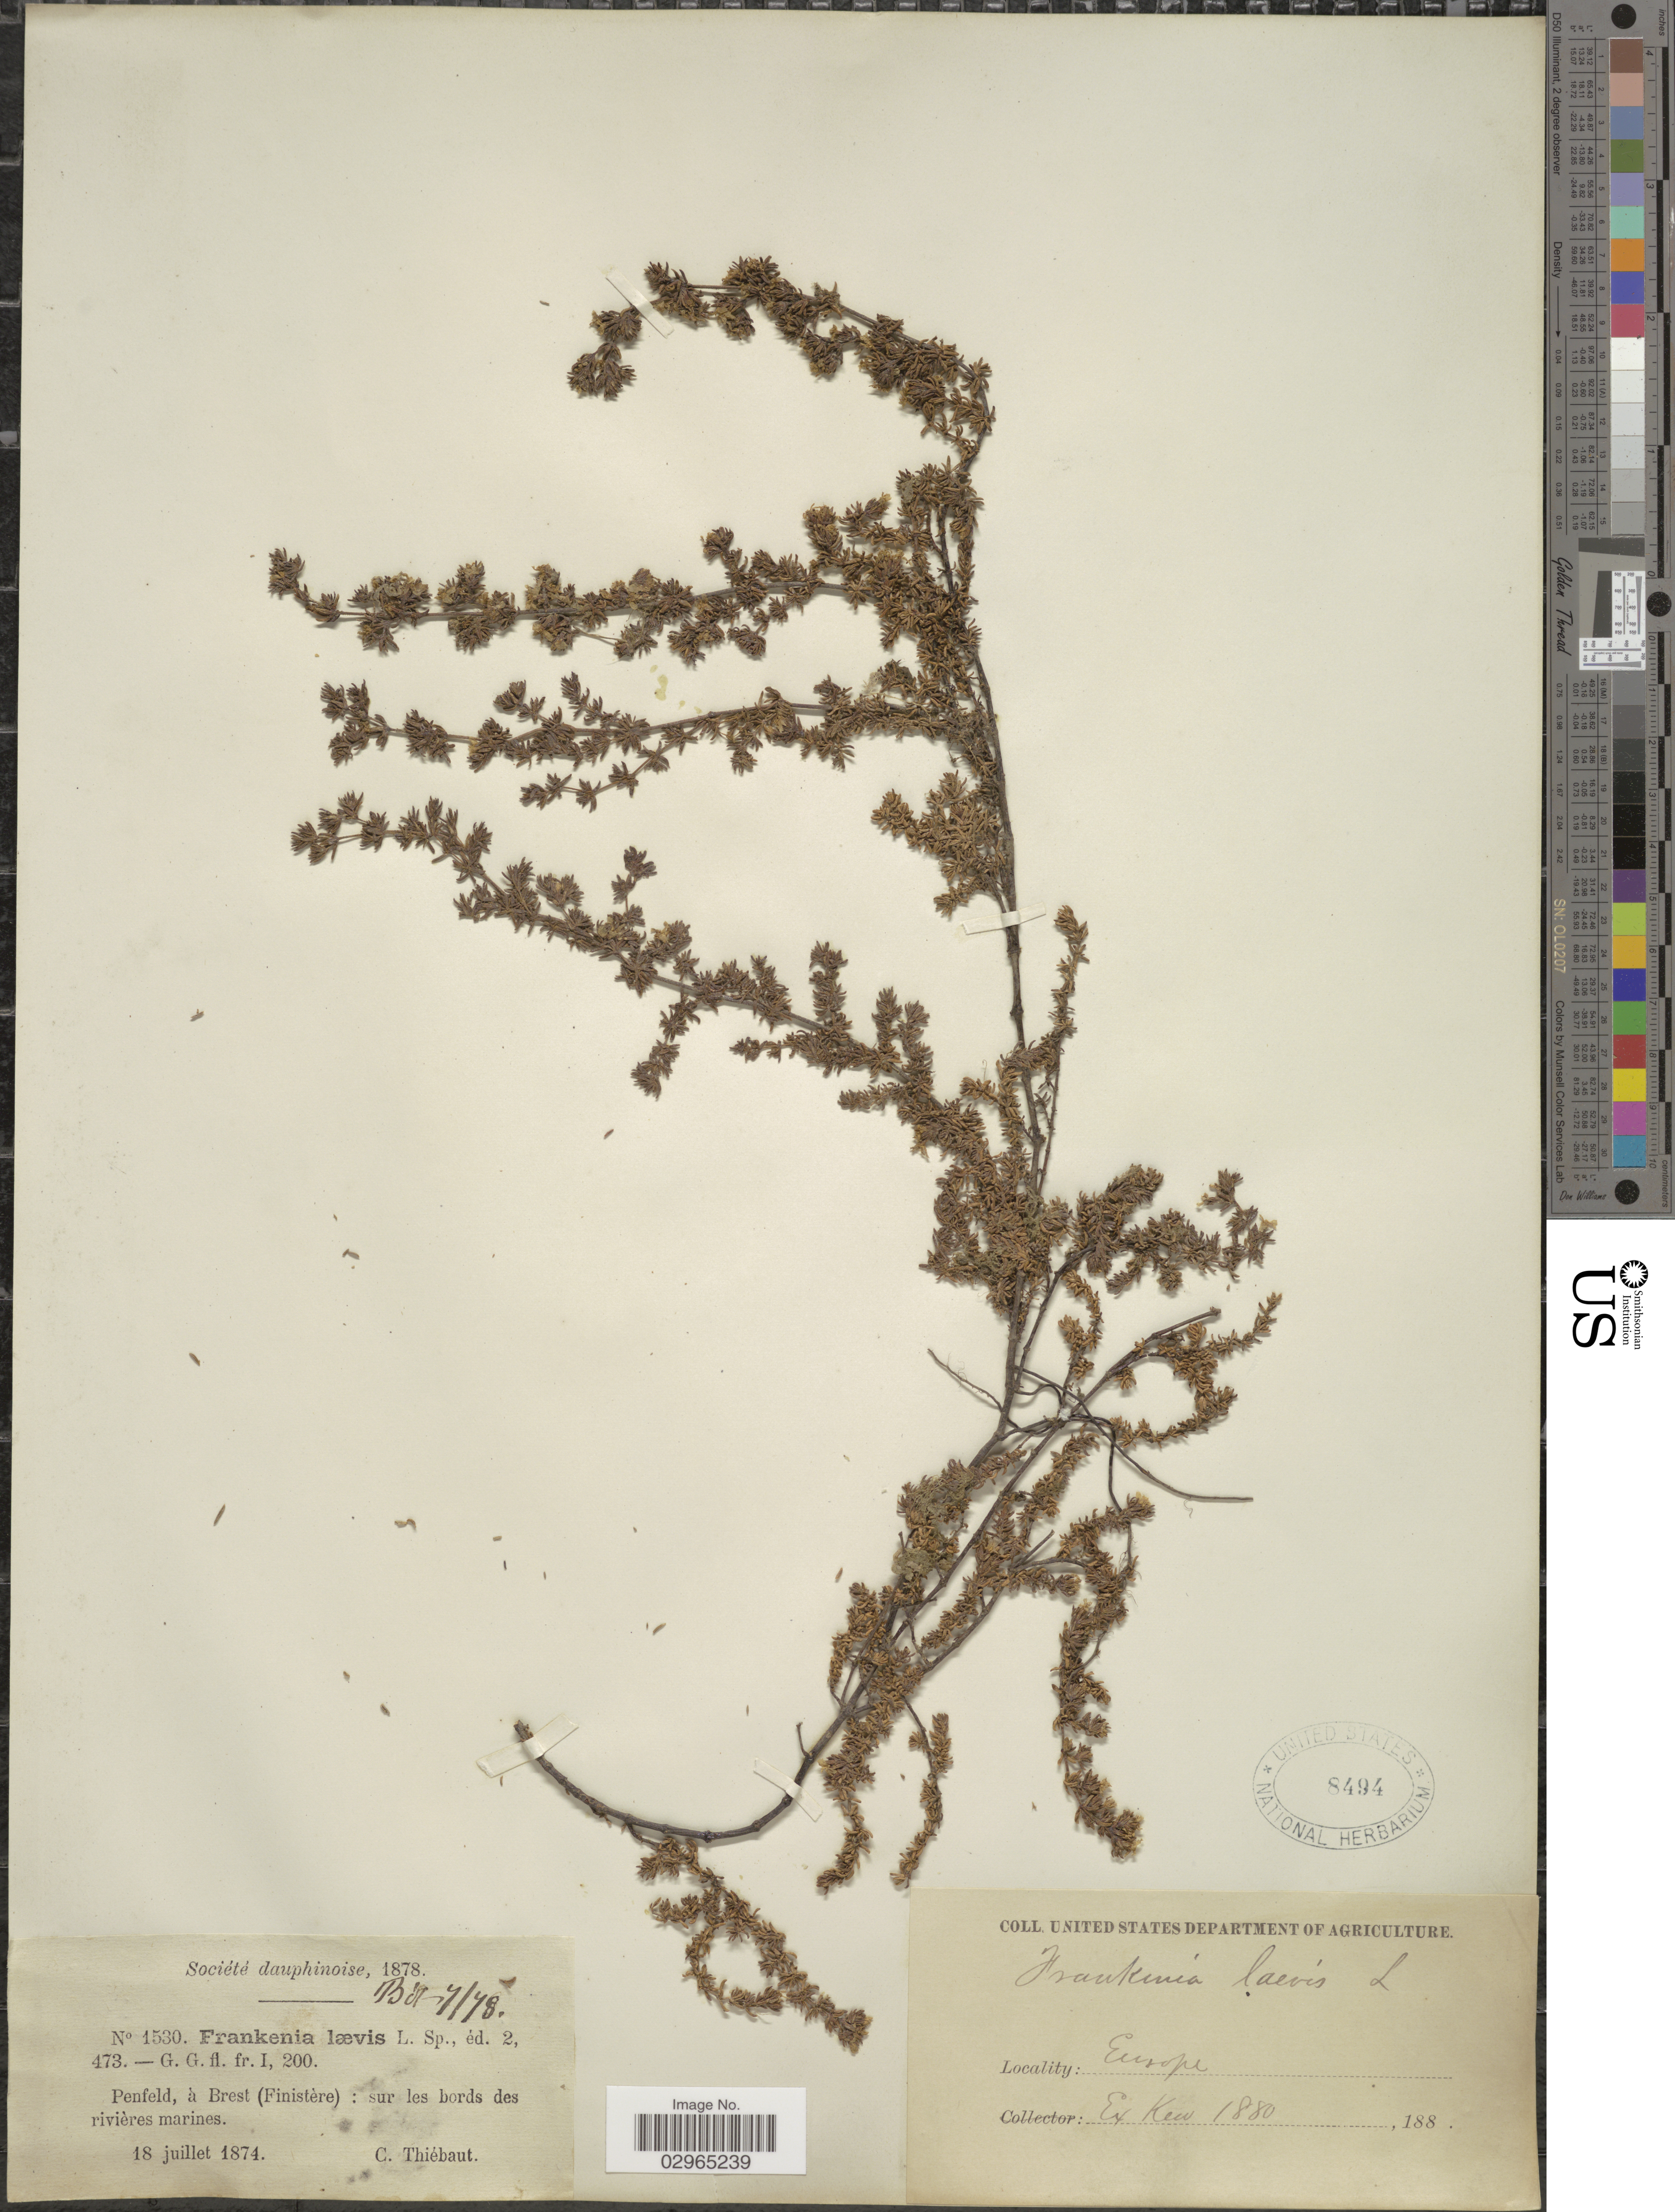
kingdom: Plantae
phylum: Tracheophyta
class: Magnoliopsida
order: Caryophyllales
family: Frankeniaceae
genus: Frankenia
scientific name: Frankenia laevis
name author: L.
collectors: C. Thiebaut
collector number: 7/78*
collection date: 1874-07-18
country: France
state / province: Bretagne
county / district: Finistère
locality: Penfeld, á Brest (Finistère): sur les bords des rivières marines.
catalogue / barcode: US 8494